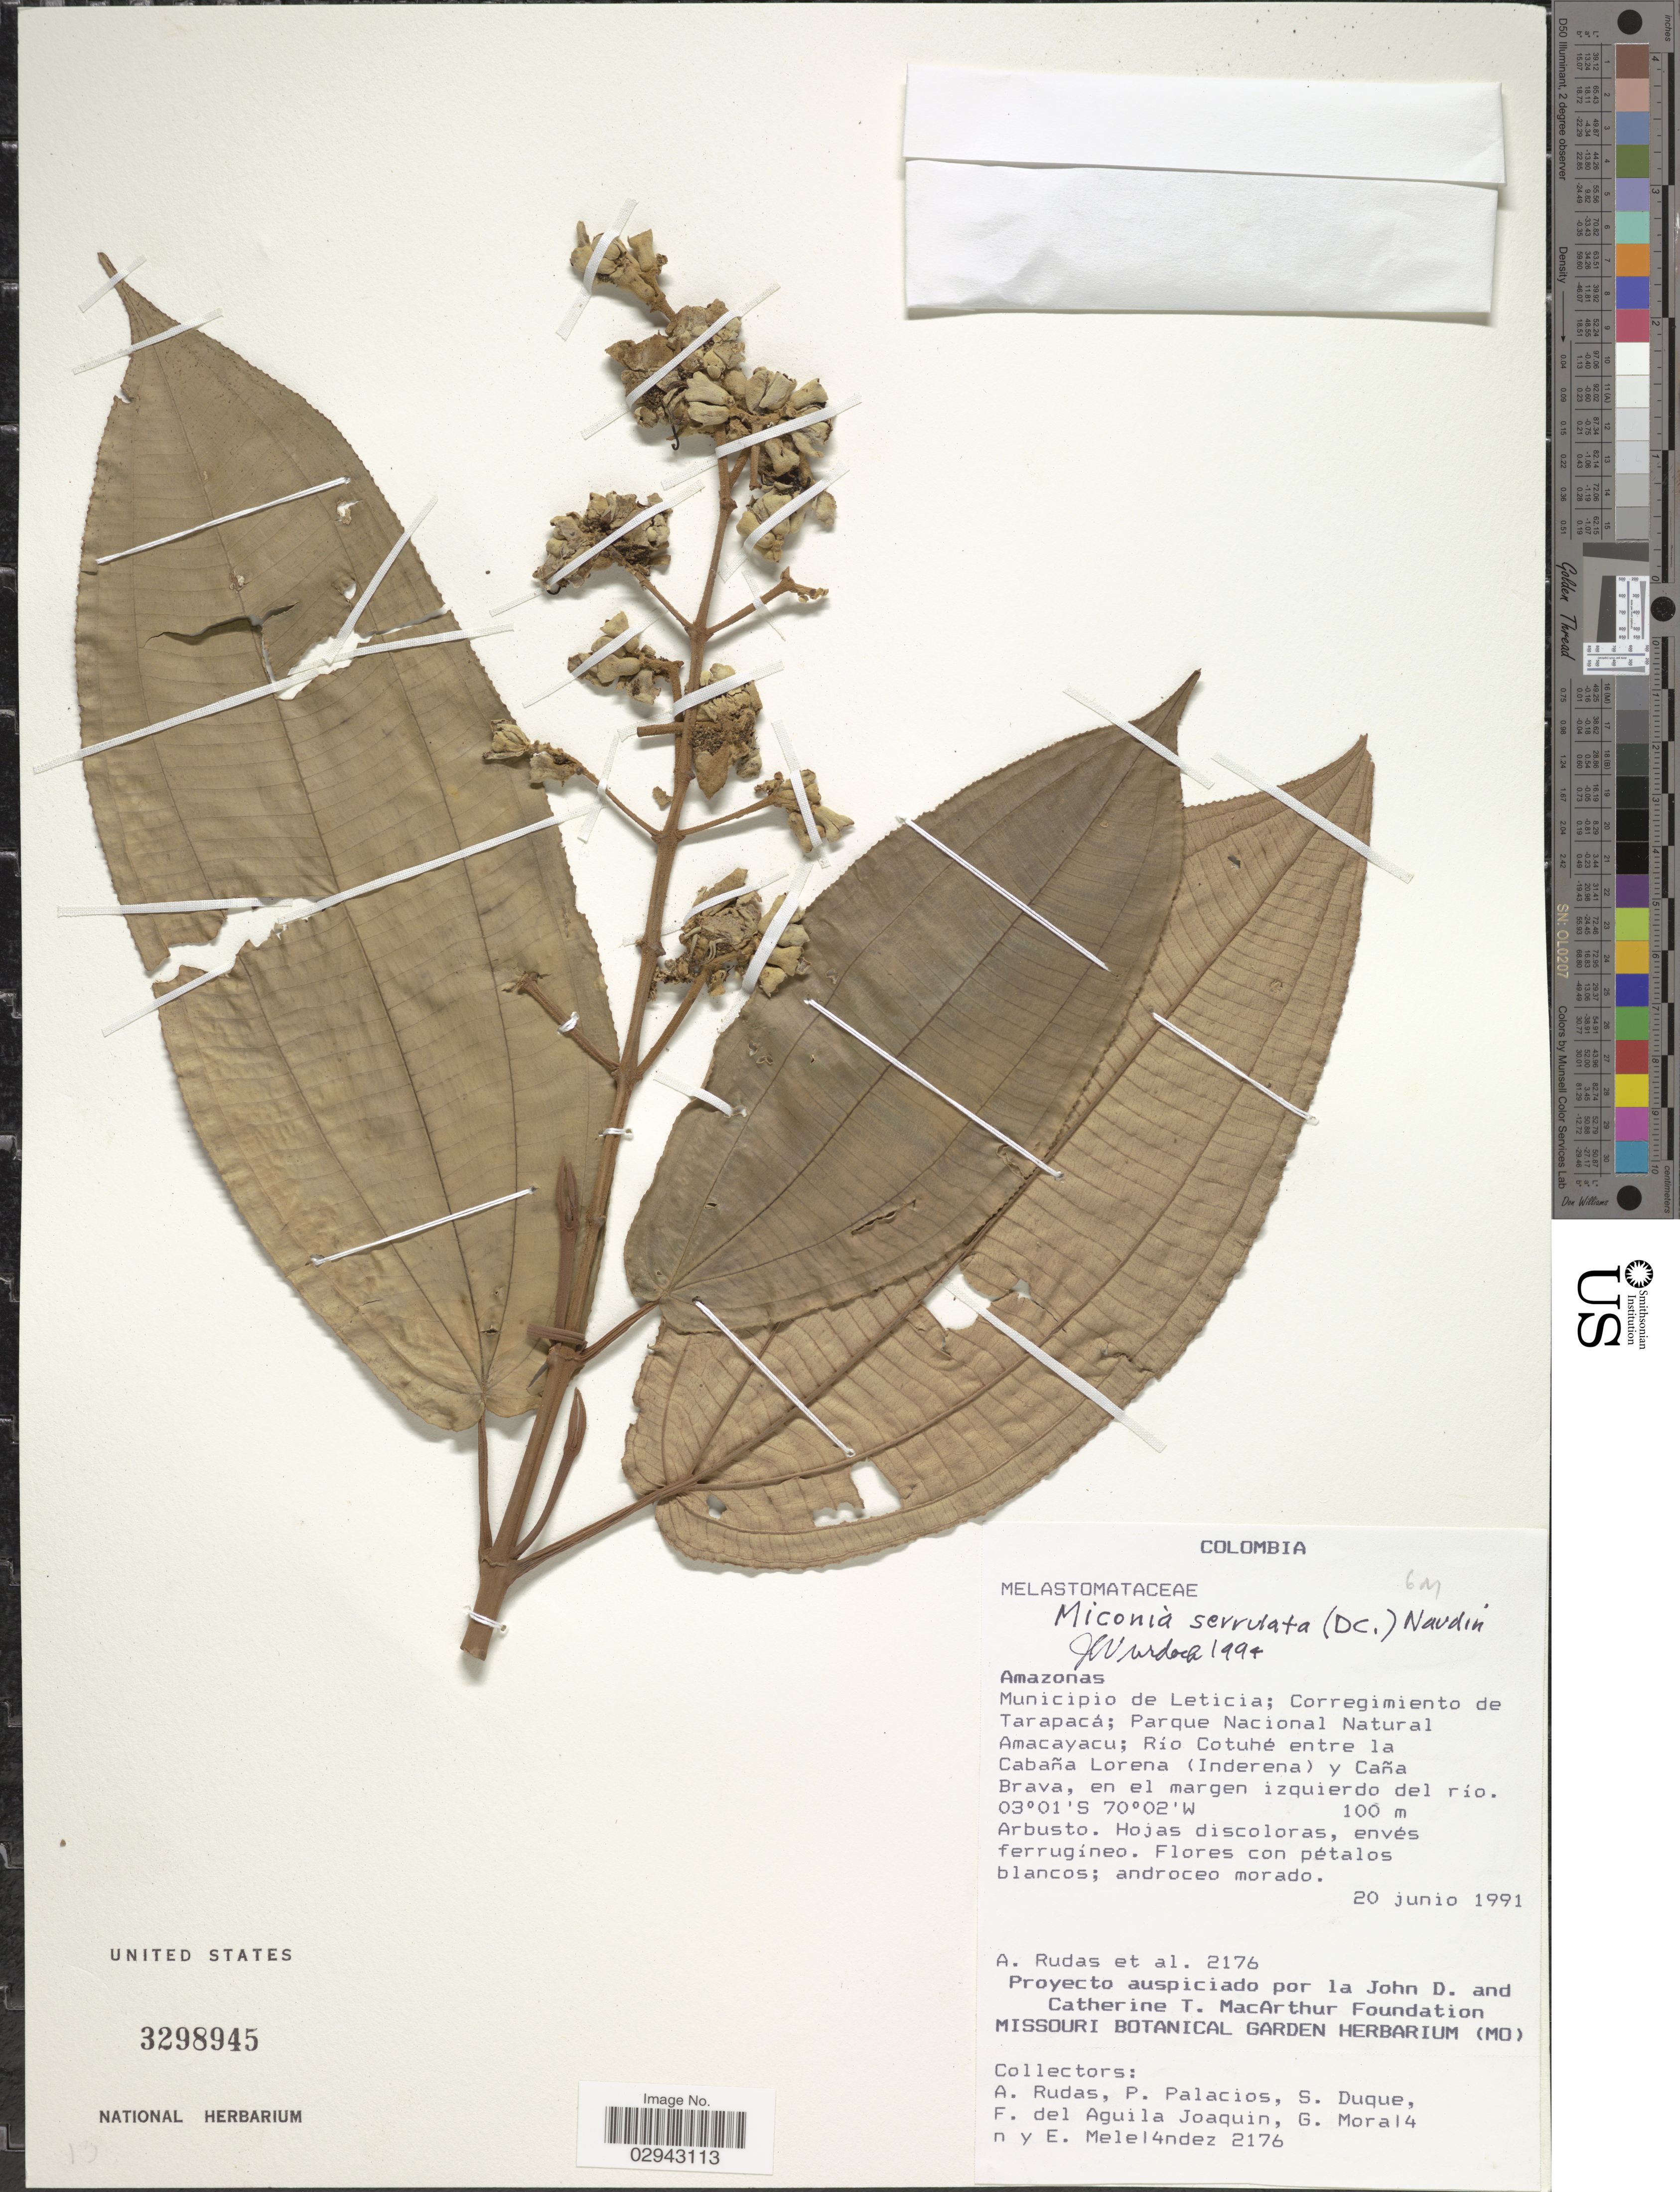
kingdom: Plantae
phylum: Tracheophyta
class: Magnoliopsida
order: Myrtales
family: Melastomataceae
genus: Miconia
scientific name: Miconia serrulata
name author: (DC.) Naudin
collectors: A. Rudas, P. Palacios, S. Duque, F. Aguila Joaquin & et al.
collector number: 2176/14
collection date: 1991-06-20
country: Colombia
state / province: Amazônas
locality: Municipio de Leticia; Corregimiento de Tarapacá; Parque Nacional Natural Amacayacu; Río Cotuhé entre la Cabaña Lorena (Inderena) y Caña Brava, en el margen izquierdo del río.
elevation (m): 100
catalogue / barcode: US 3298945